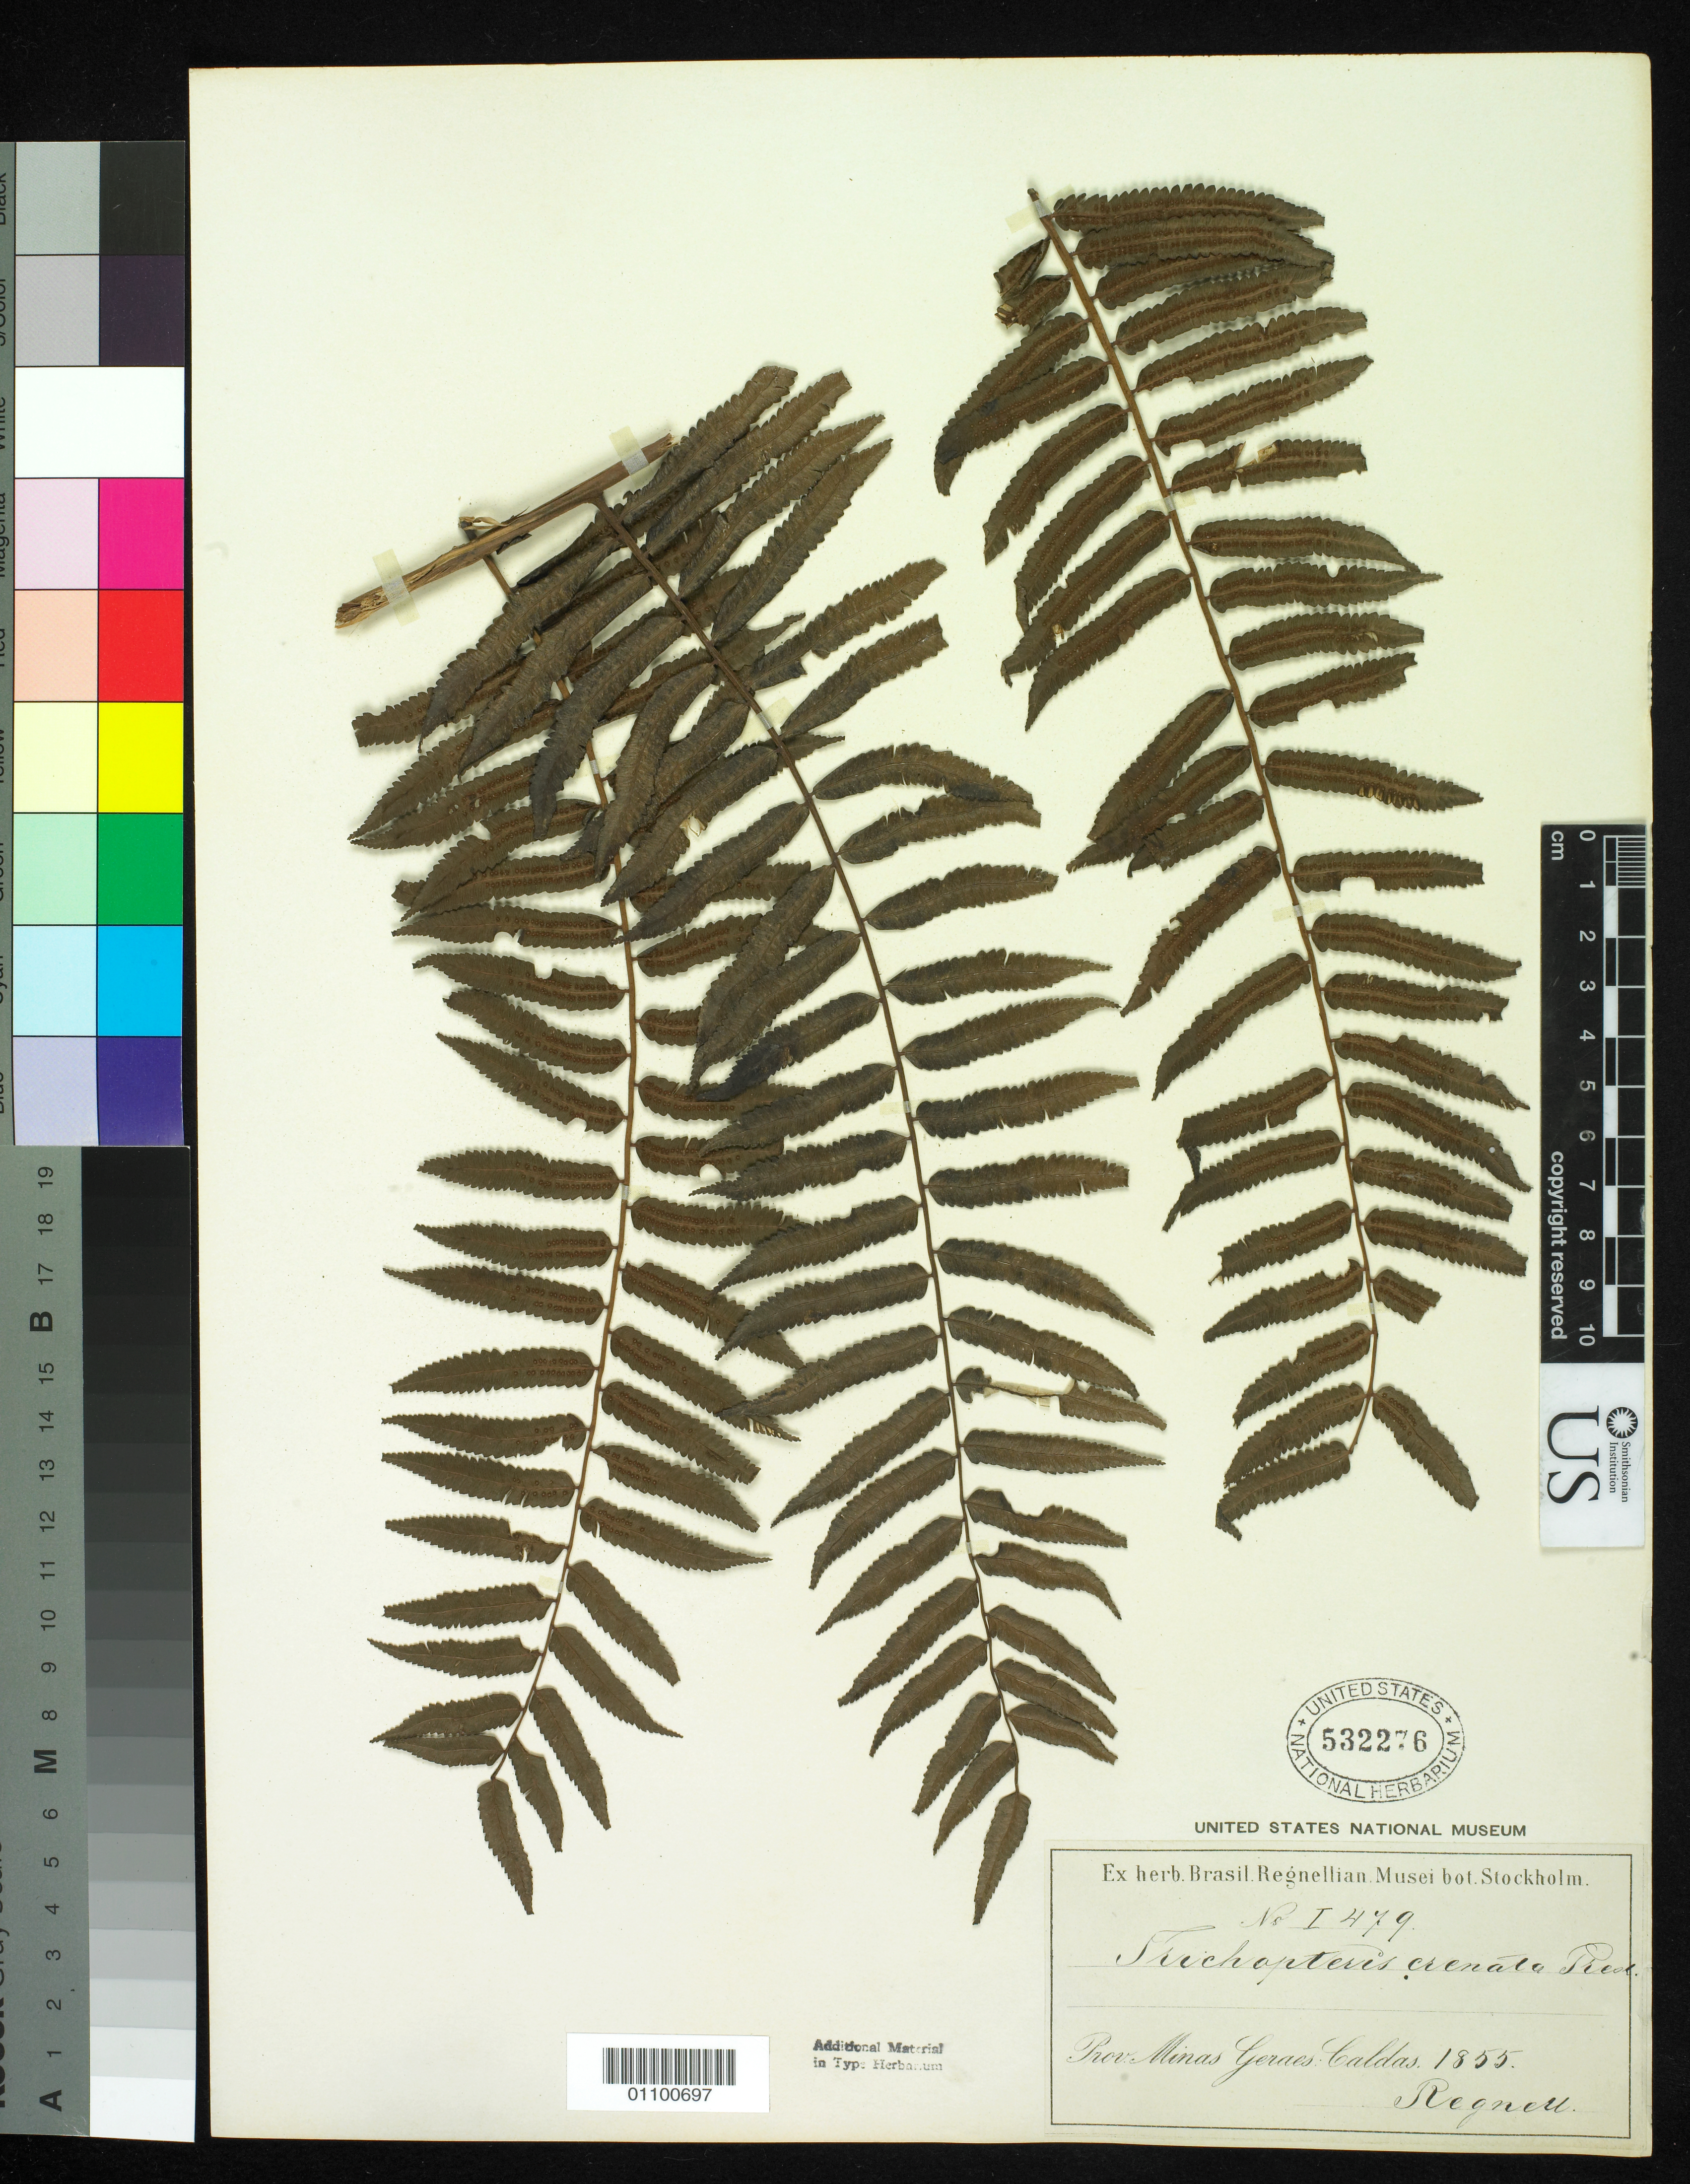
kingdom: Plantae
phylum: Tracheophyta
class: Polypodiopsida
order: Cyatheales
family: Cyatheaceae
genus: Alsophila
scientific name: Alsophila crenata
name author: Kunze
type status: Isosyntype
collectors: A. F. Regnell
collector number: I 479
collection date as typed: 1855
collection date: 1855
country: Brazil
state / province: Minas Gerais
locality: Caldas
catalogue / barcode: US 532276